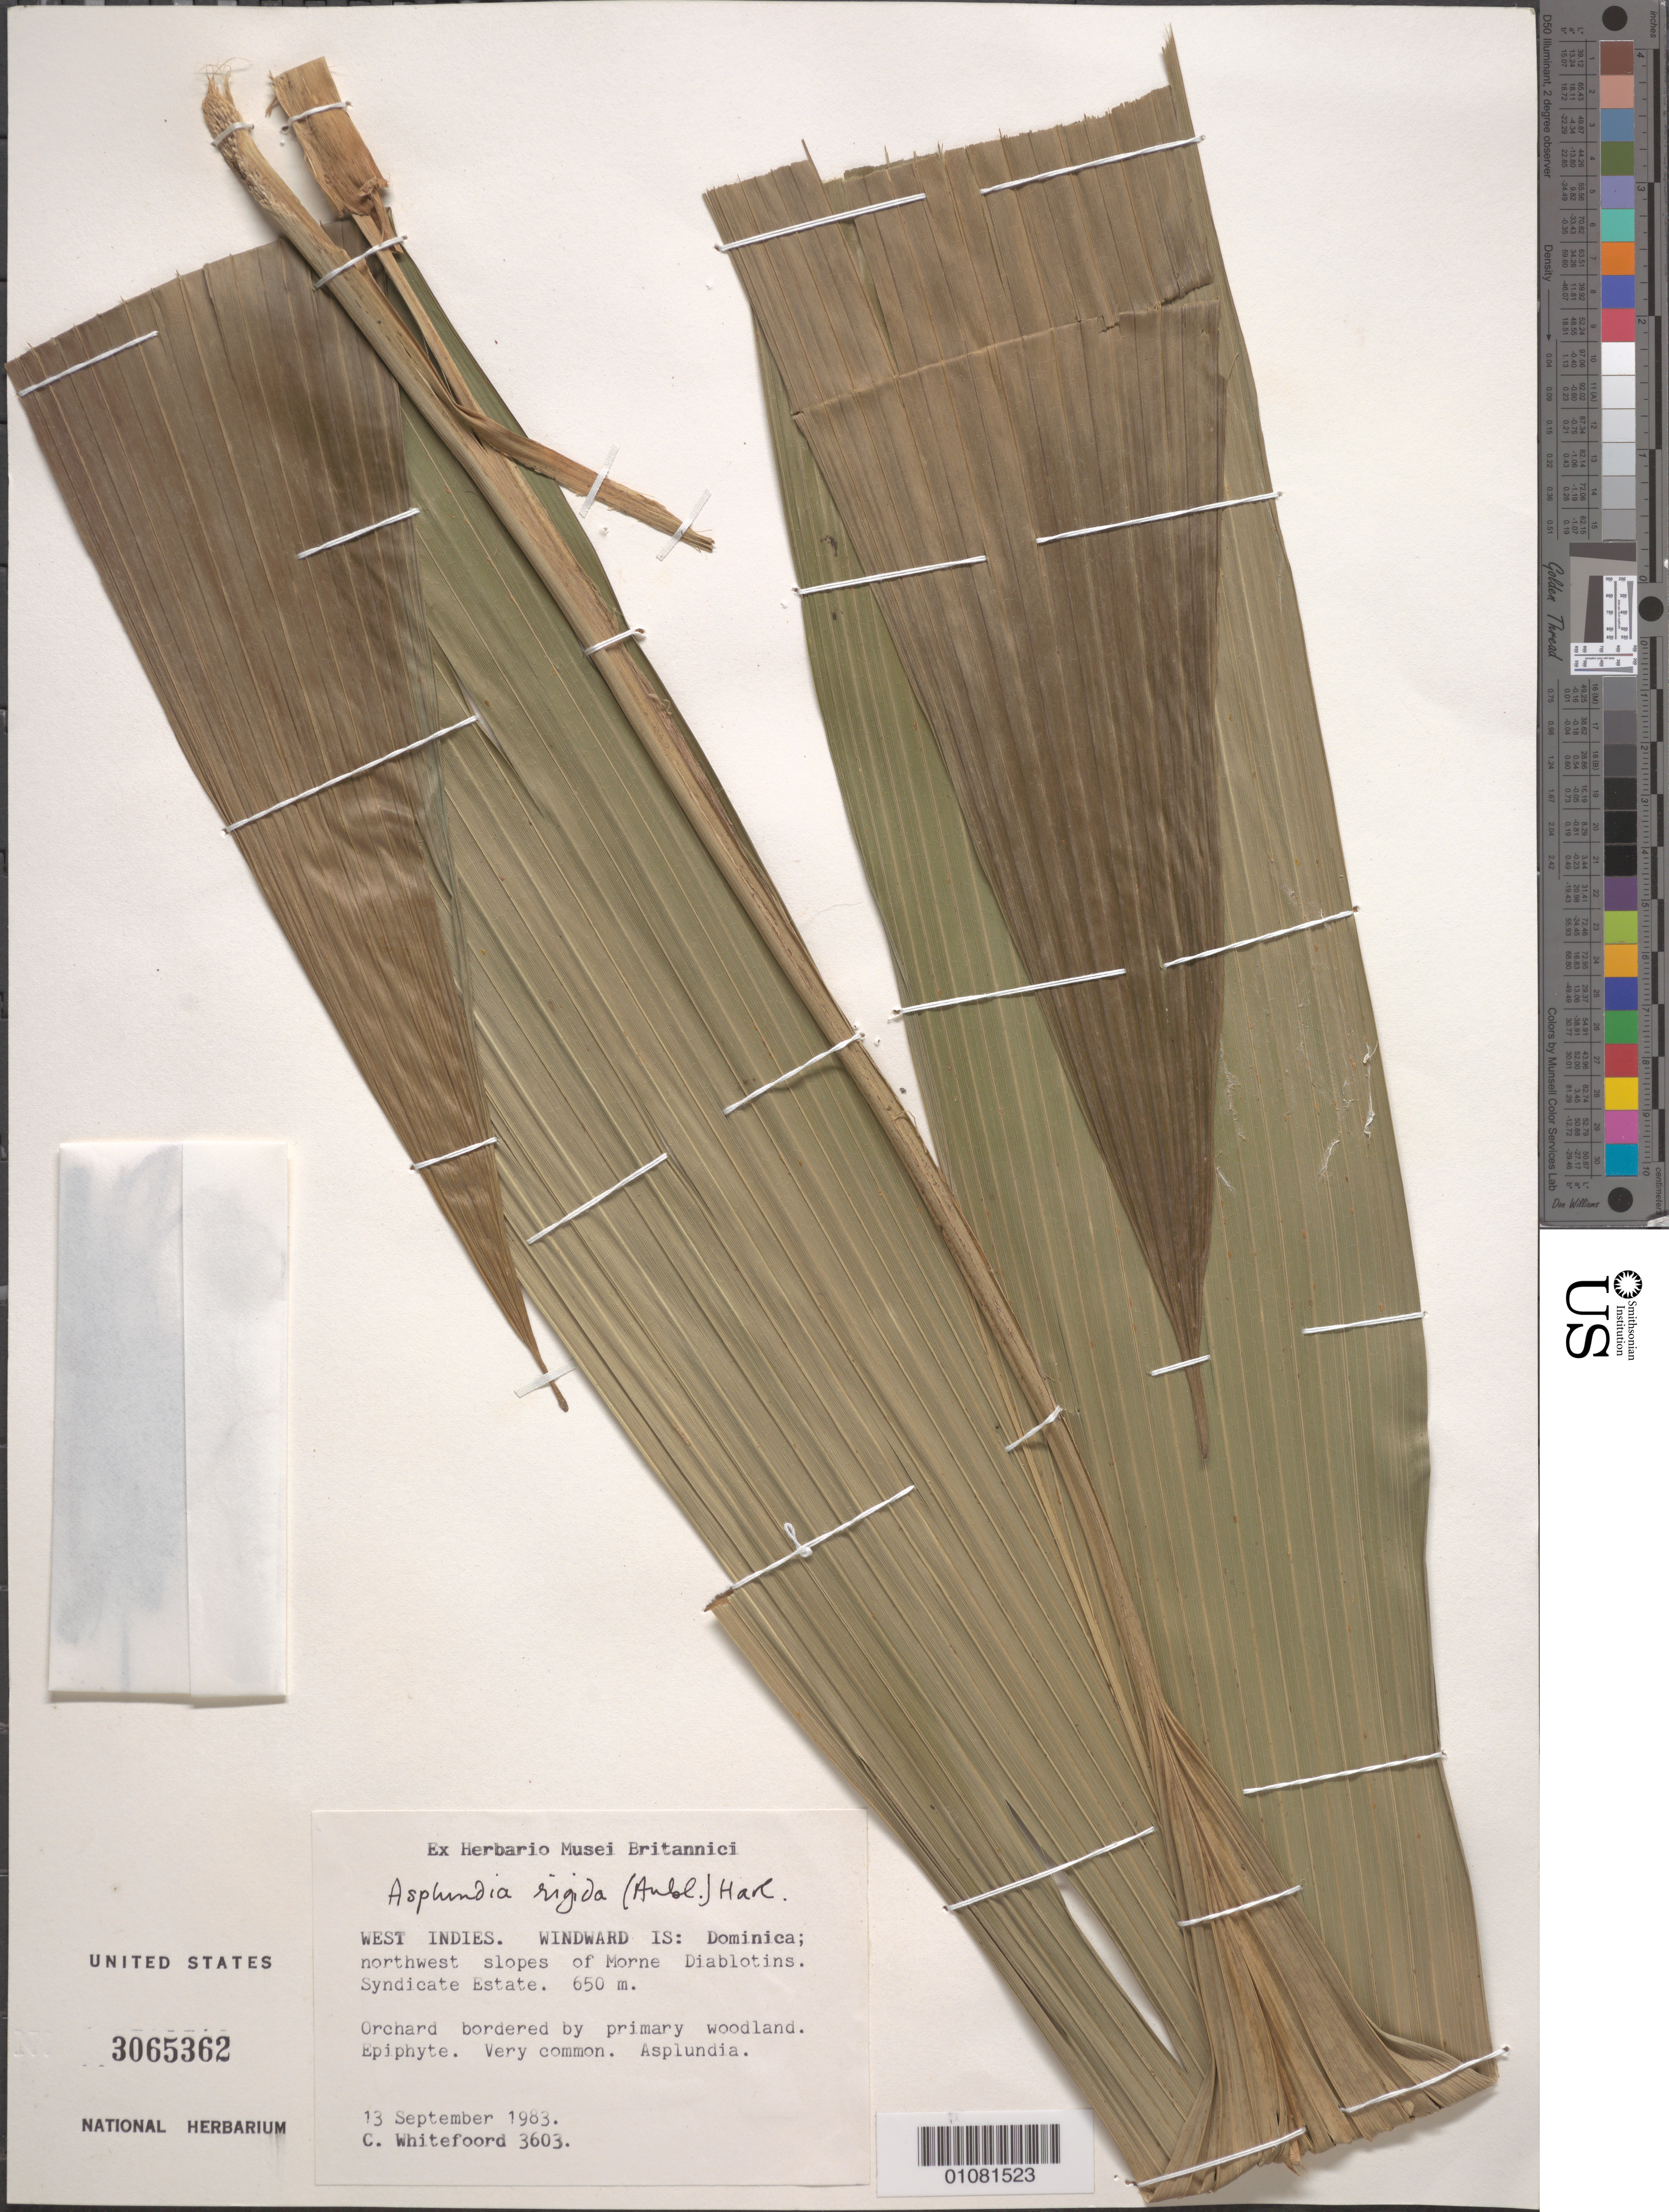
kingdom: Plantae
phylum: Tracheophyta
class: Liliopsida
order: Pandanales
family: Cyclanthaceae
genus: Asplundia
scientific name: Asplundia rigida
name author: (Aubl.) Harling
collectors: C. Whitefoord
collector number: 3603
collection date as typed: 13 Sep 1983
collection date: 1983-09-13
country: Dominica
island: Dominica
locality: NW slopes of Morne Diablotins. Syndicate estate.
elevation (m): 650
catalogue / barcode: US 3065362